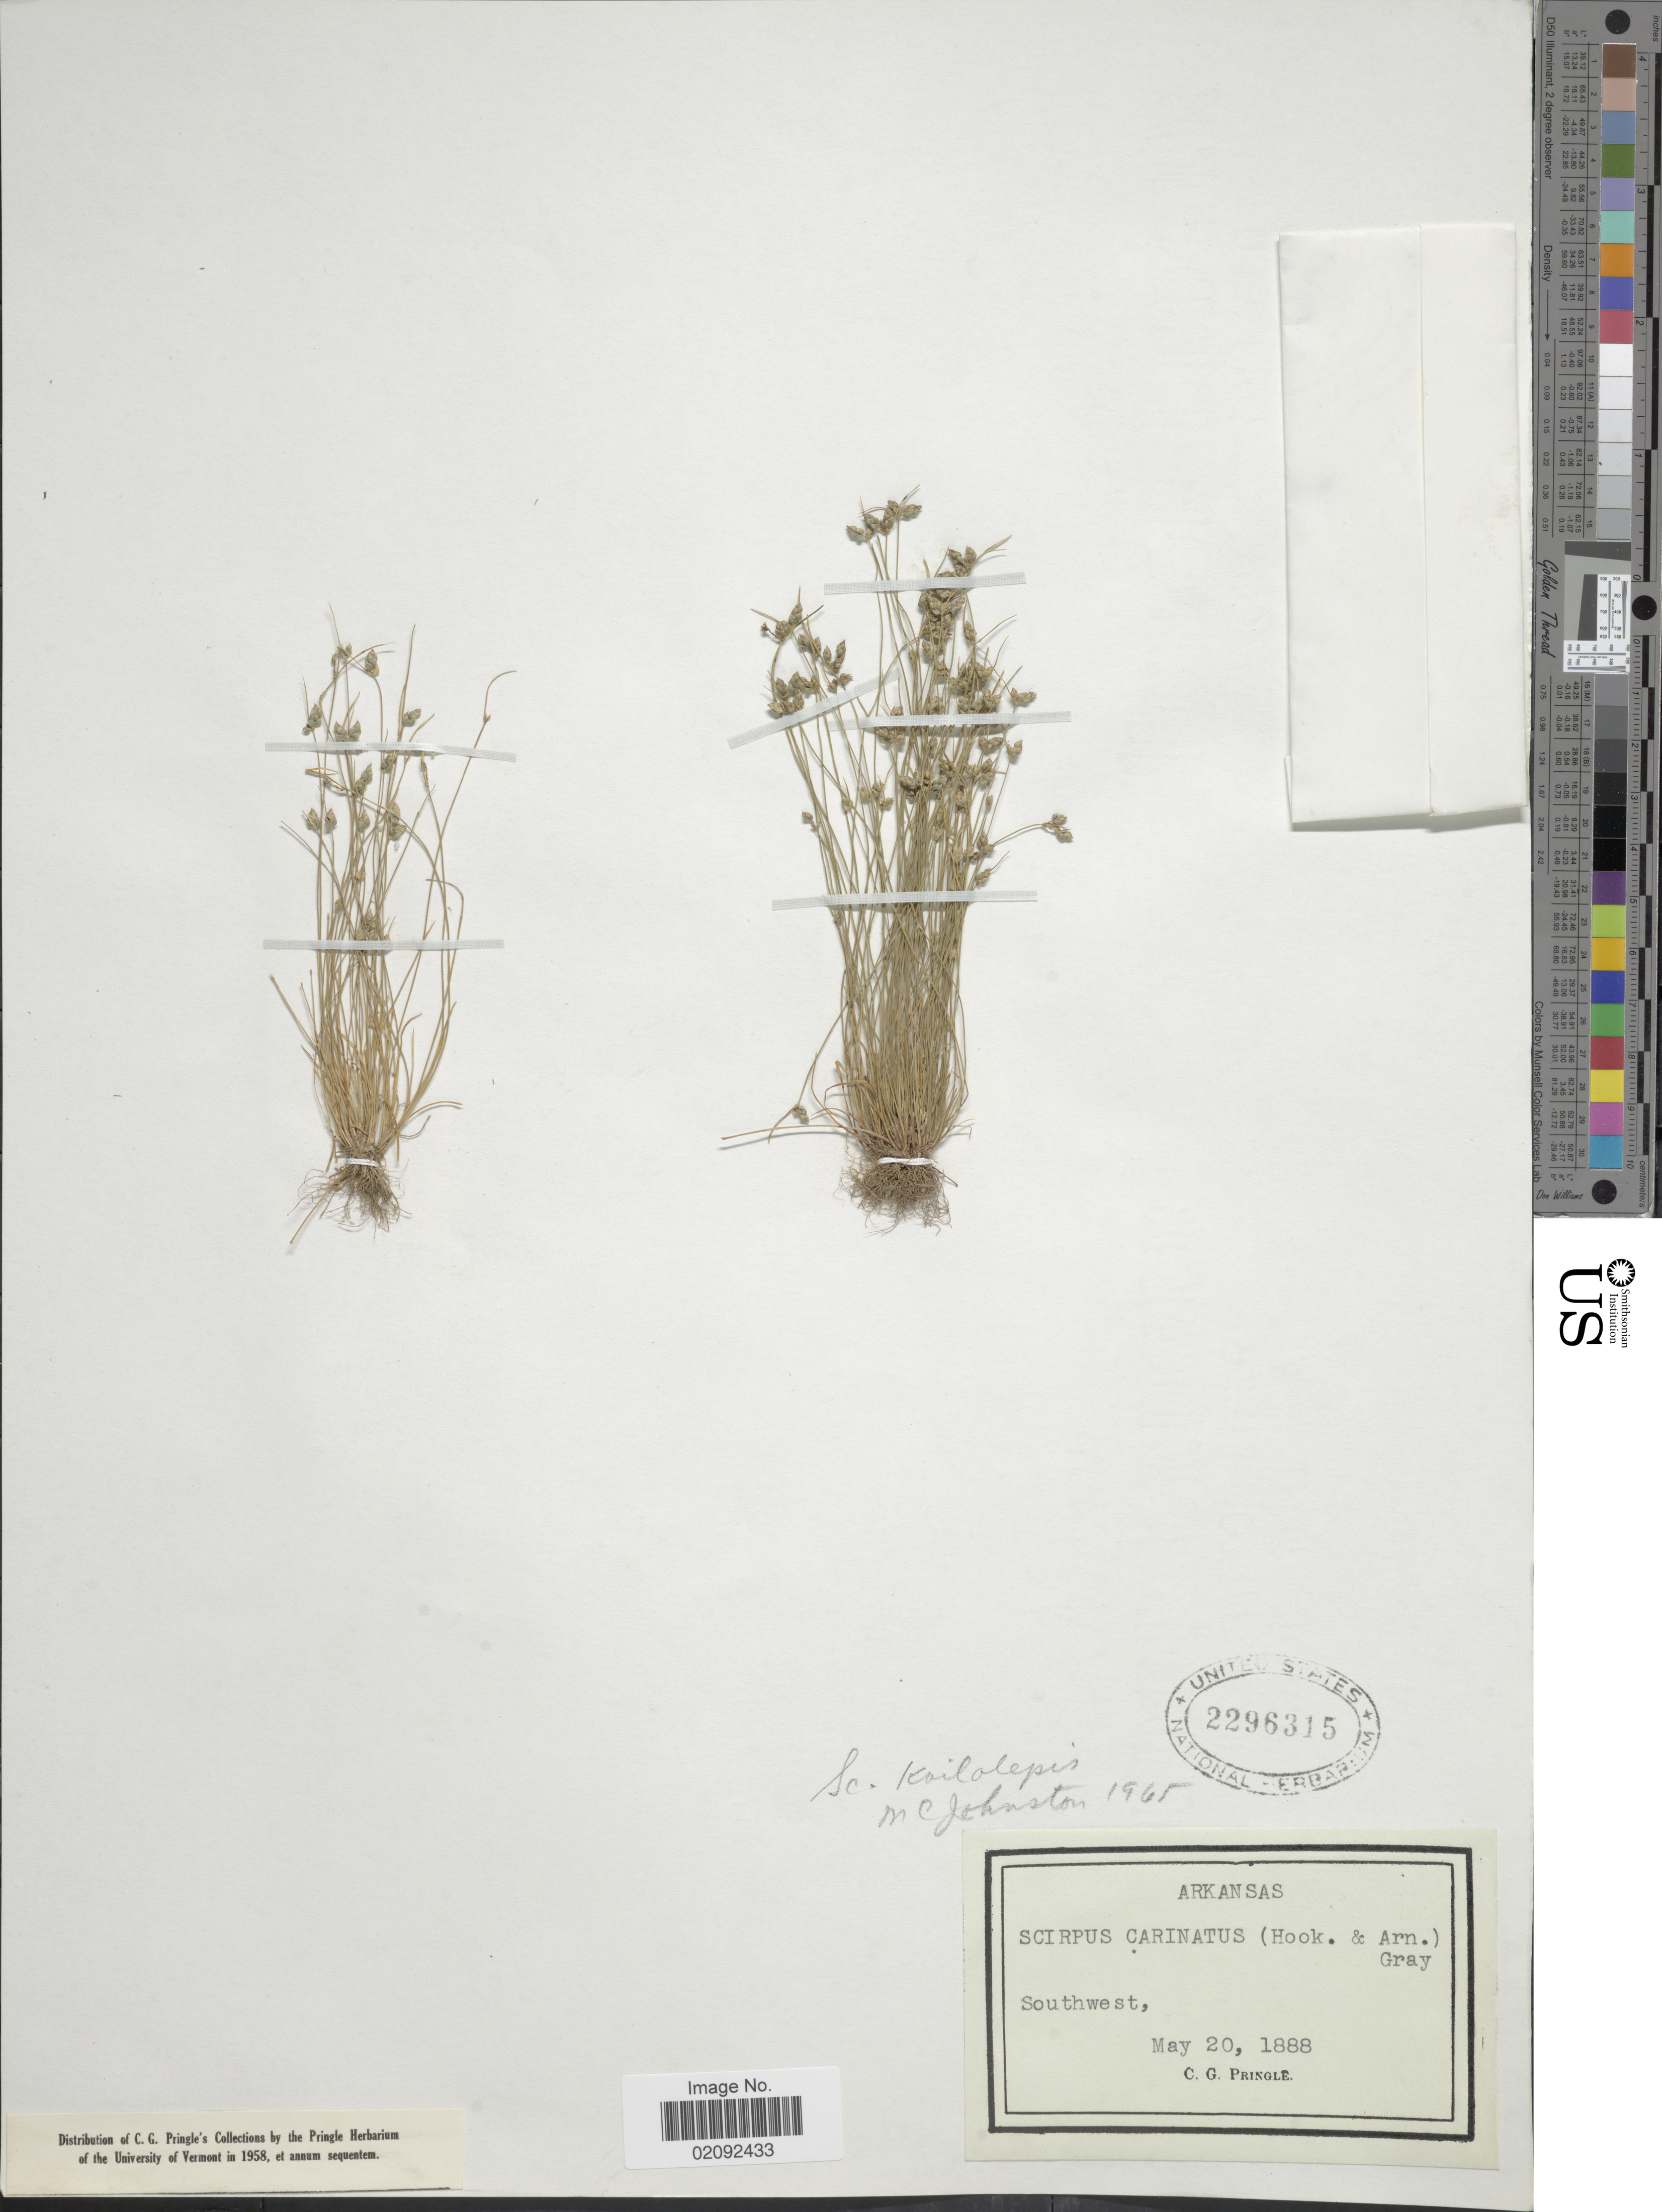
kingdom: Plantae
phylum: Tracheophyta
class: Liliopsida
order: Poales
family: Cyperaceae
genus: Isolepis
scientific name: Isolepis carinata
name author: Hook. & Arn. ex Torr.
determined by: Strong, M. T., (US), Smithsonian Institution - National Museum of Natural History (UNITED STATES)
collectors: C. G. Pringle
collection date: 1888-05-20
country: United States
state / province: Arkansas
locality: Southwest.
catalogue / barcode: US 2296315